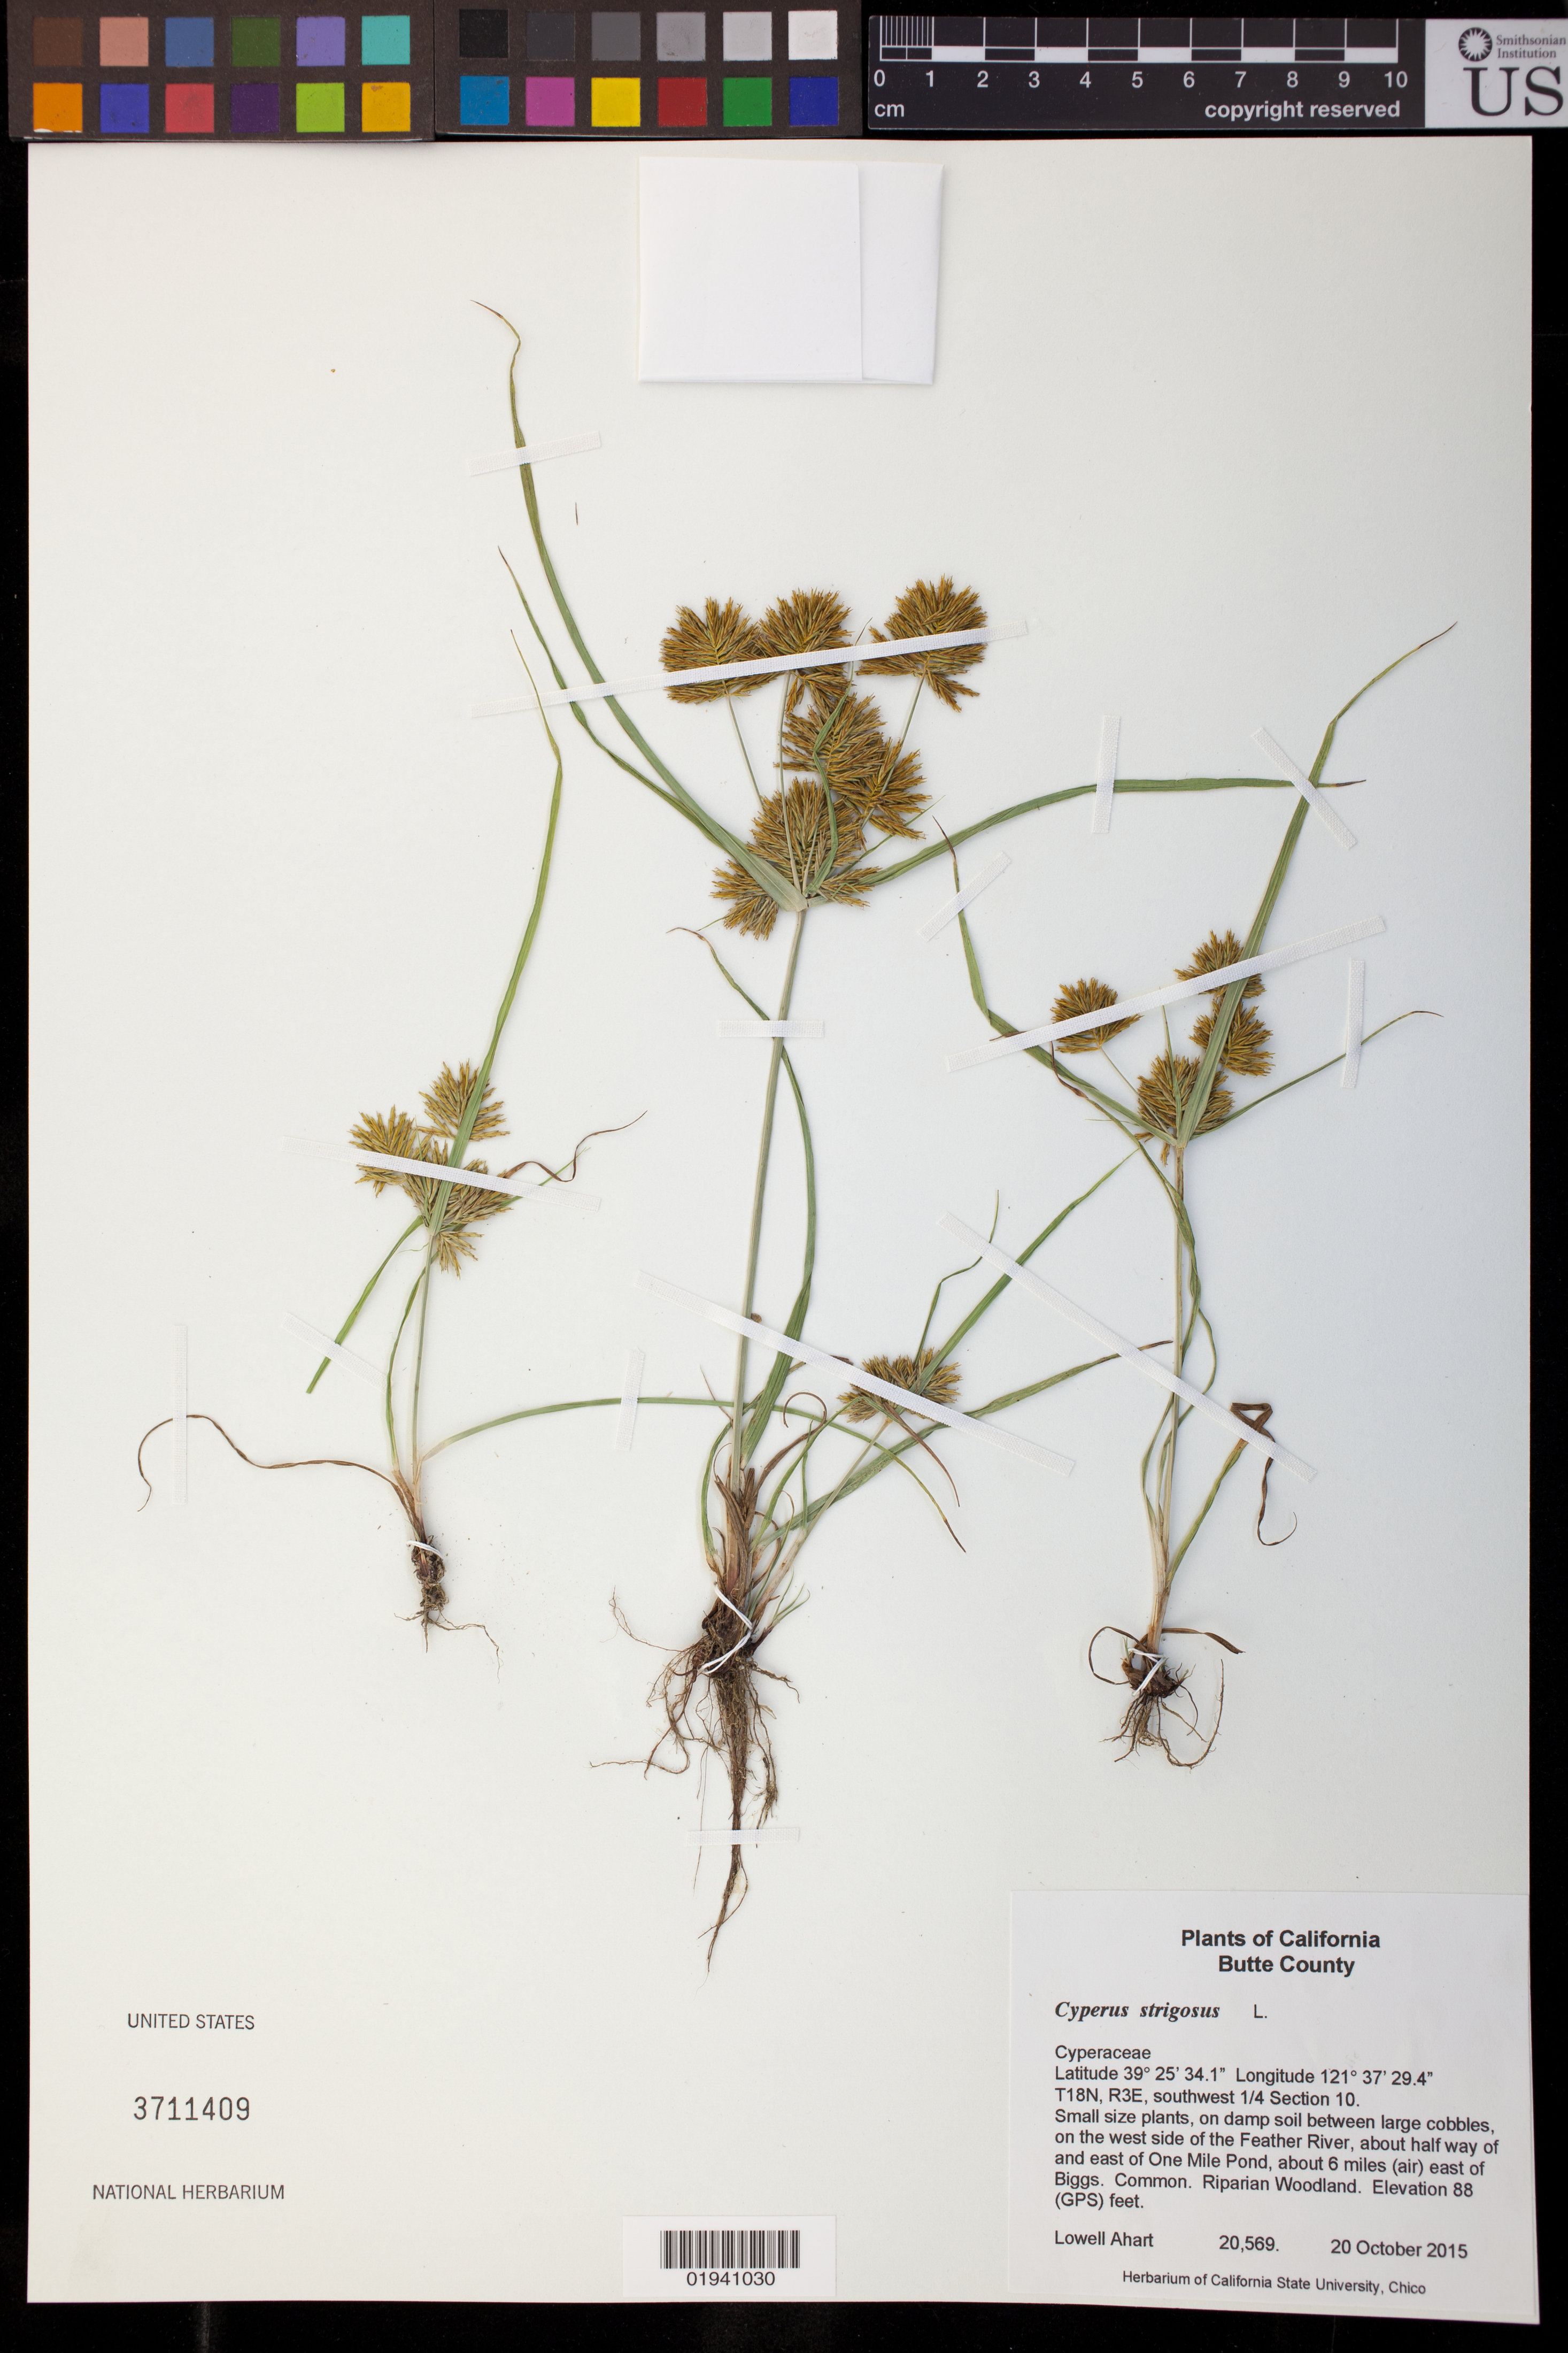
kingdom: Plantae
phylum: Tracheophyta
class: Liliopsida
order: Poales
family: Cyperaceae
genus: Cyperus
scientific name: Cyperus strigosus L.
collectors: L. Ahart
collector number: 20569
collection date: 2015-10-20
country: United States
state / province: California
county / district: Butte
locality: On the west side of the Feather River, about half way of and east of One Mile Pond, about 6 miles (air) east of Biggs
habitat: on damp soil between large cobbles, riparian woodland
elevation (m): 27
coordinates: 39 41 15.5, 121 11 48.7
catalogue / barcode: US 3711409